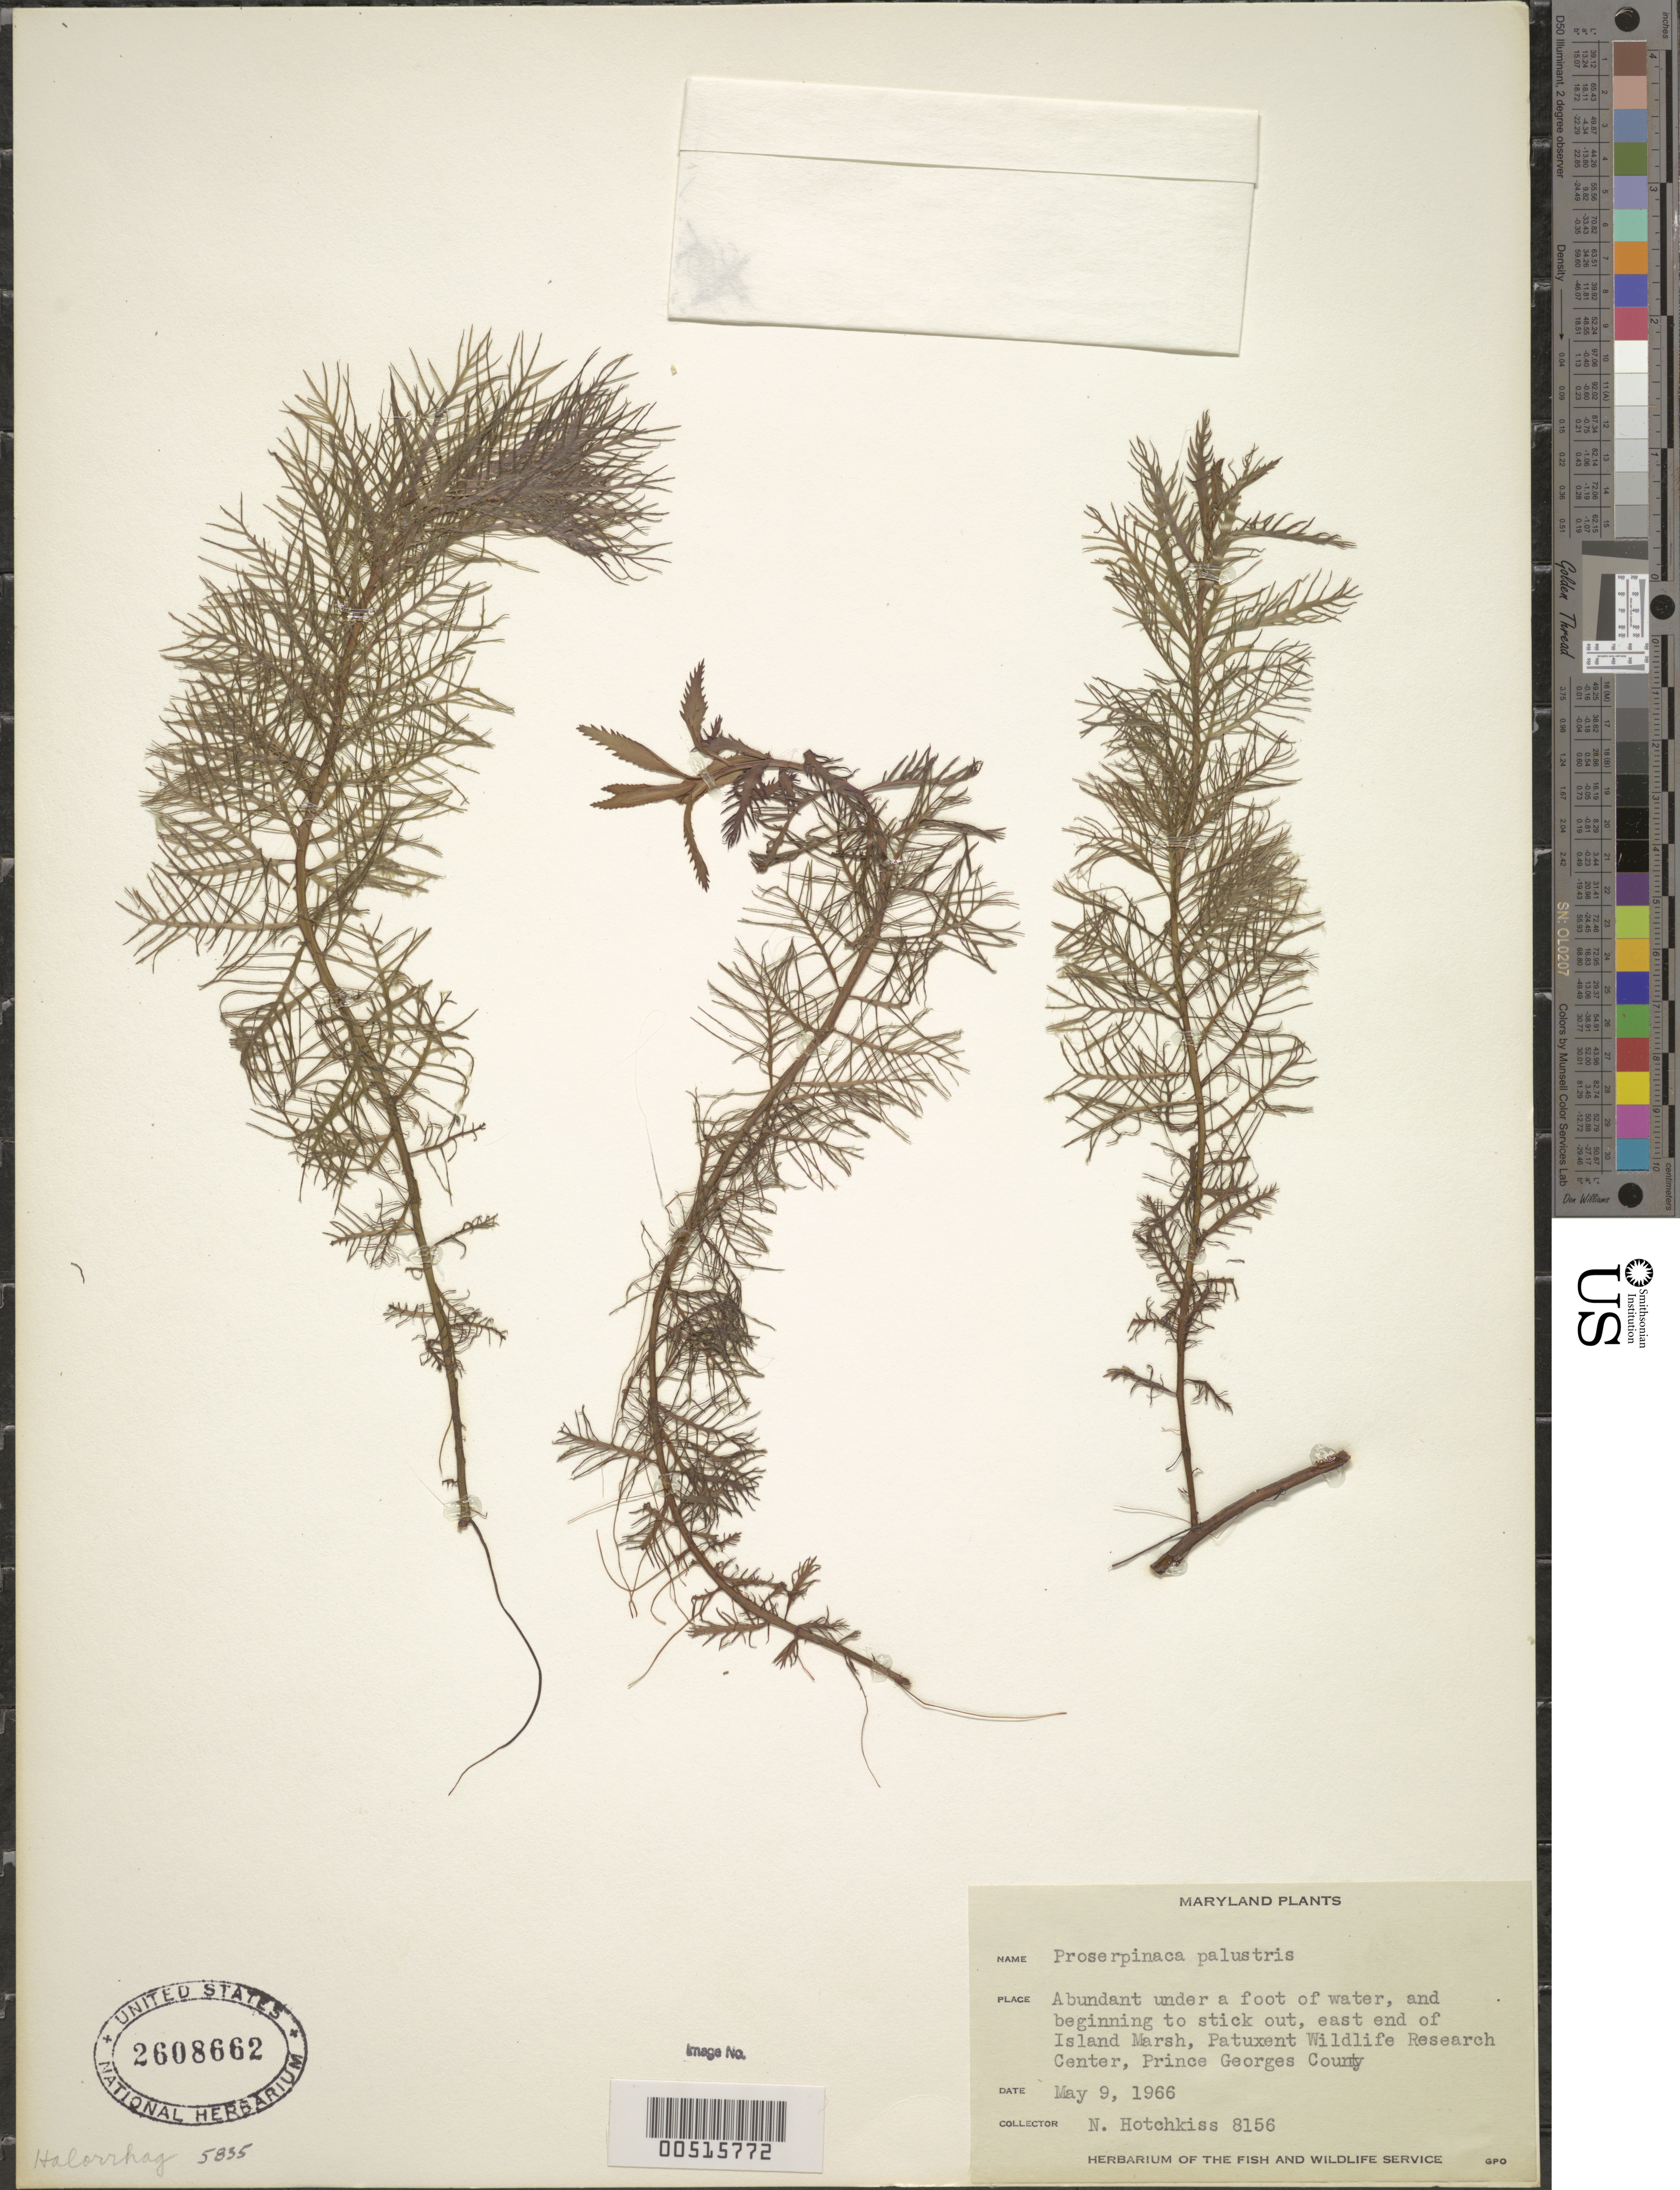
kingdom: Plantae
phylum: Tracheophyta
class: Magnoliopsida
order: Saxifragales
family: Haloragaceae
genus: Proserpinaca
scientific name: Proserpinaca palustris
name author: L.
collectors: N. Hotchkiss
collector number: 8156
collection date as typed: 09 May 1966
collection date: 1966-05-09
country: United States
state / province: Maryland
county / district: Prince George's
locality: Patuxent Wildlife Refuge, E end of island marsh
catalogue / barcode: US 2608662